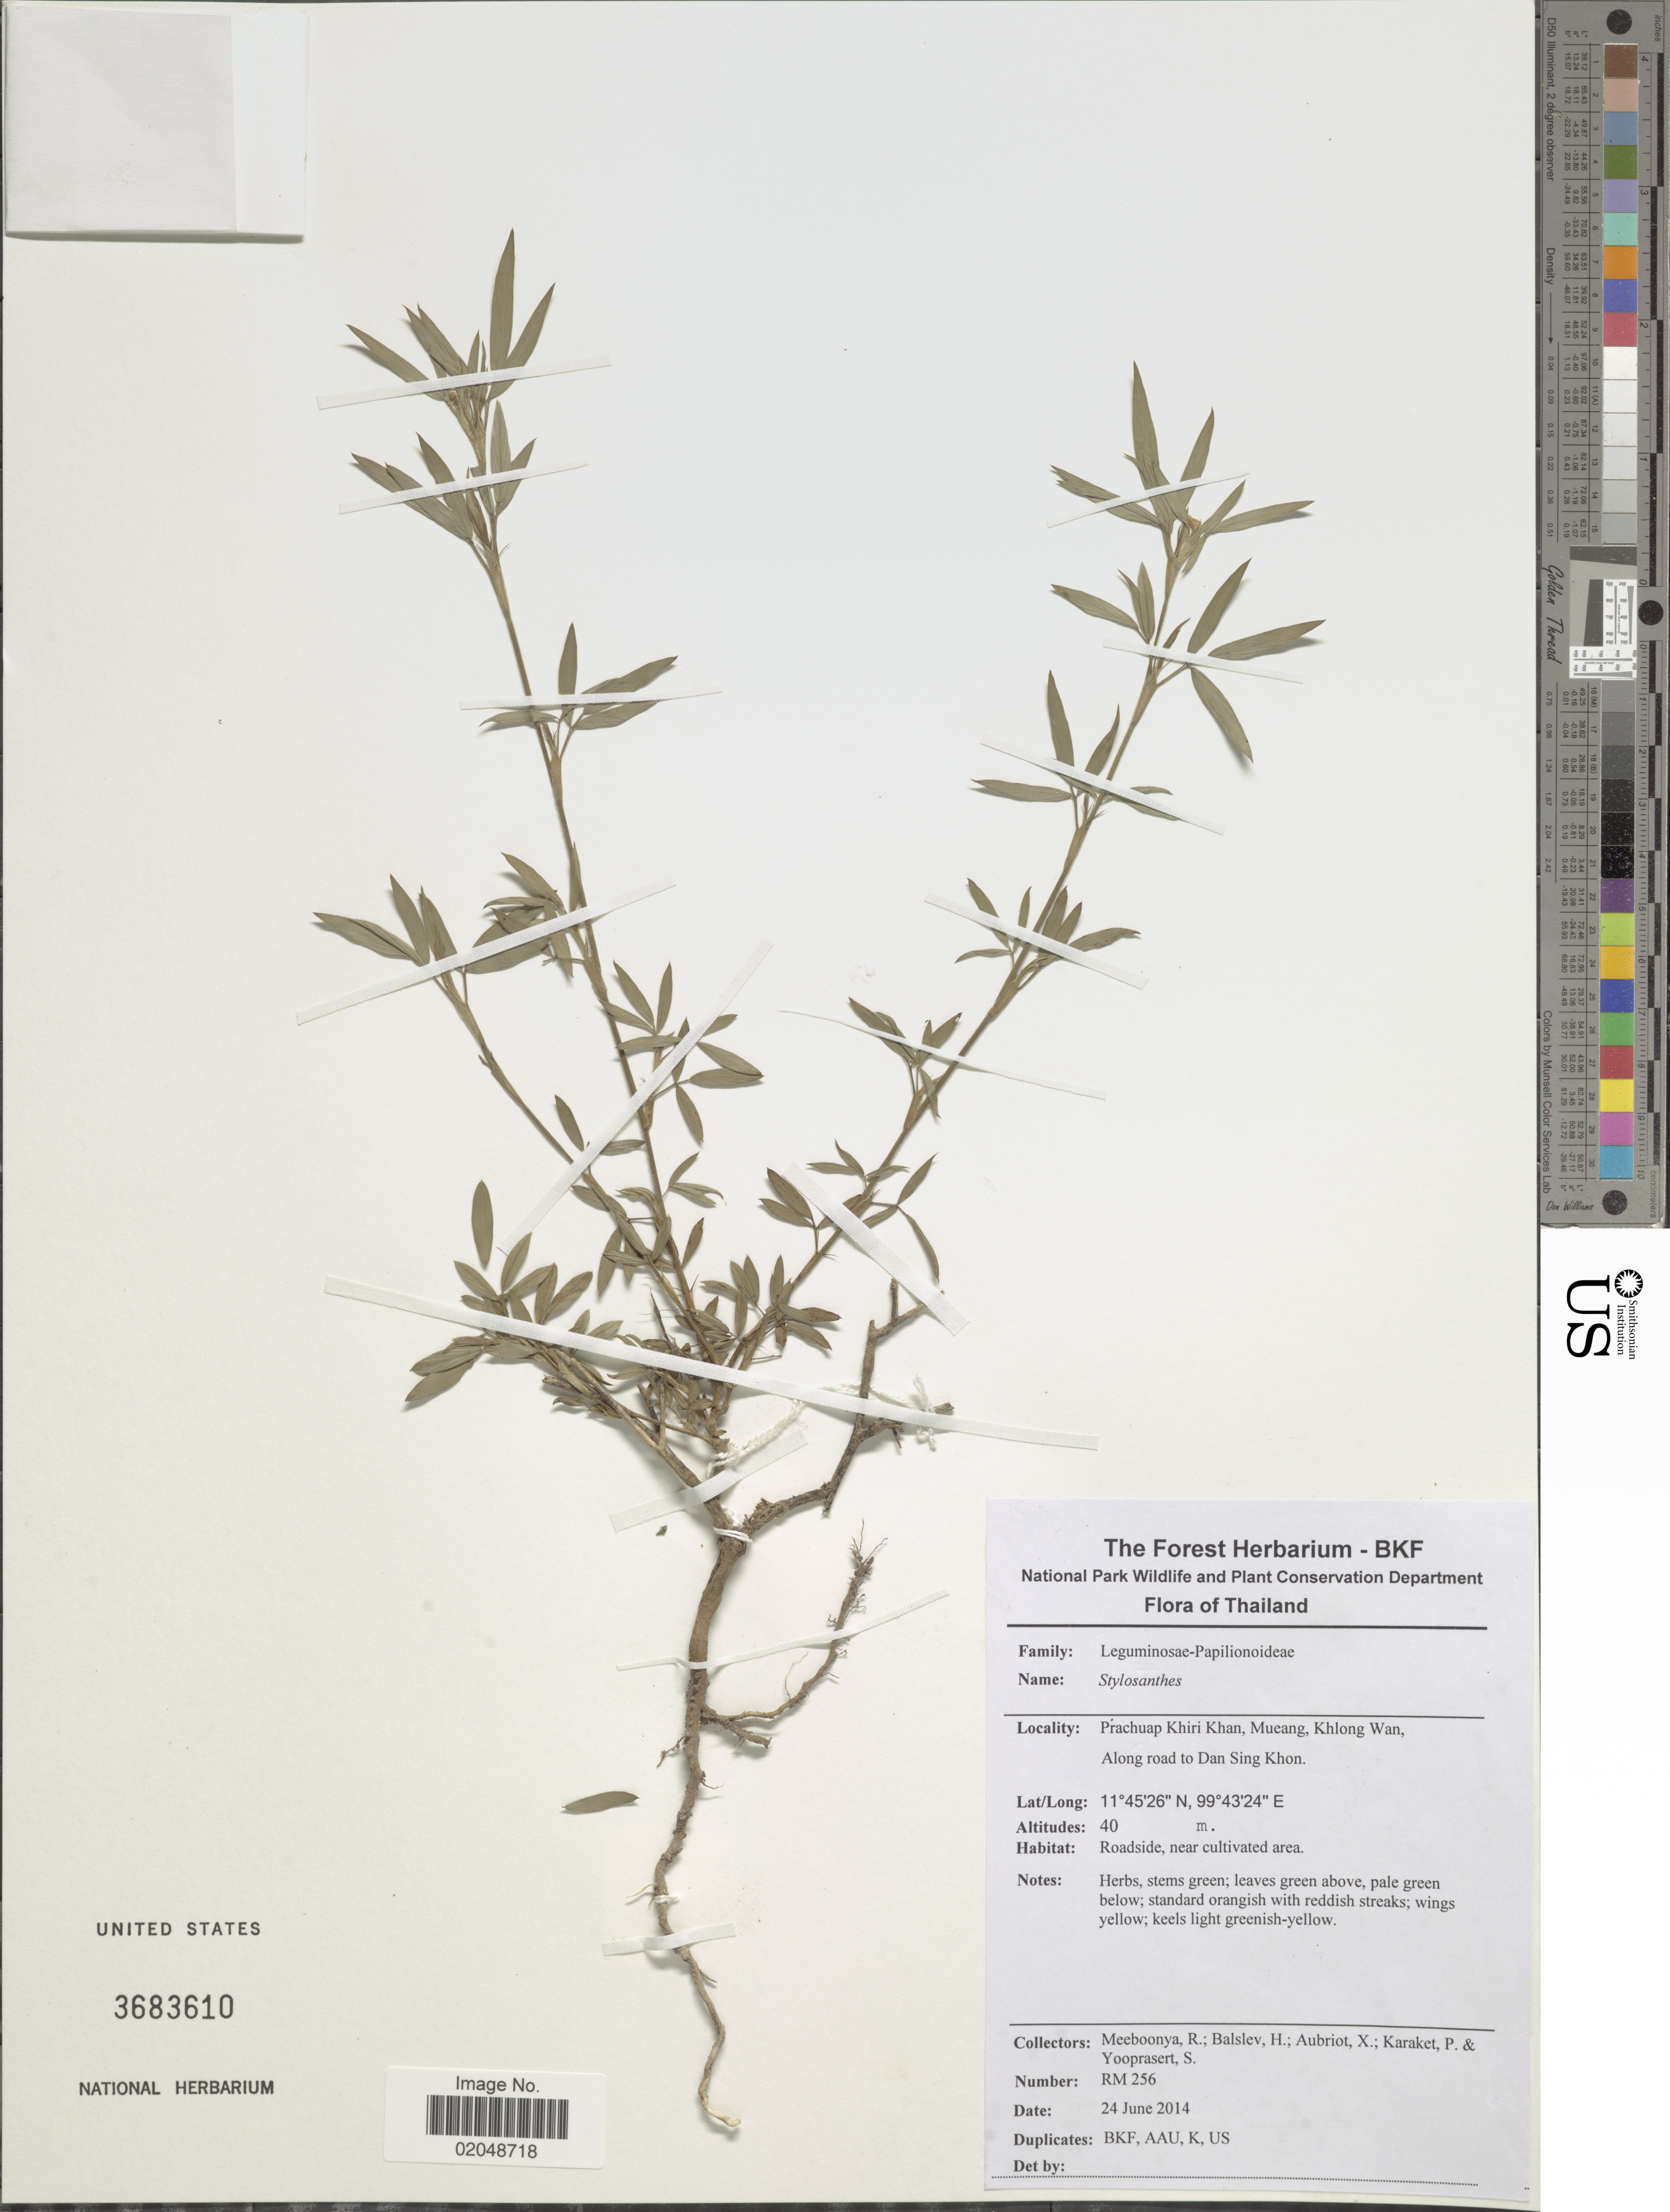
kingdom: Plantae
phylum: Tracheophyta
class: Magnoliopsida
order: Fabales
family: Fabaceae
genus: Stylosanthes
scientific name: Stylosanthes sp.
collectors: R. Meeboonya, H. Balslev, X. Aubriot, P. Karaket & S. Yooprasert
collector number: RM256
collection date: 2014-06-24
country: Thailand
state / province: Prachuap Khiri Khan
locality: Mueang, Khlong Wan, Along road to Dan Sing Khon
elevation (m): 40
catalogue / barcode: US 3683610